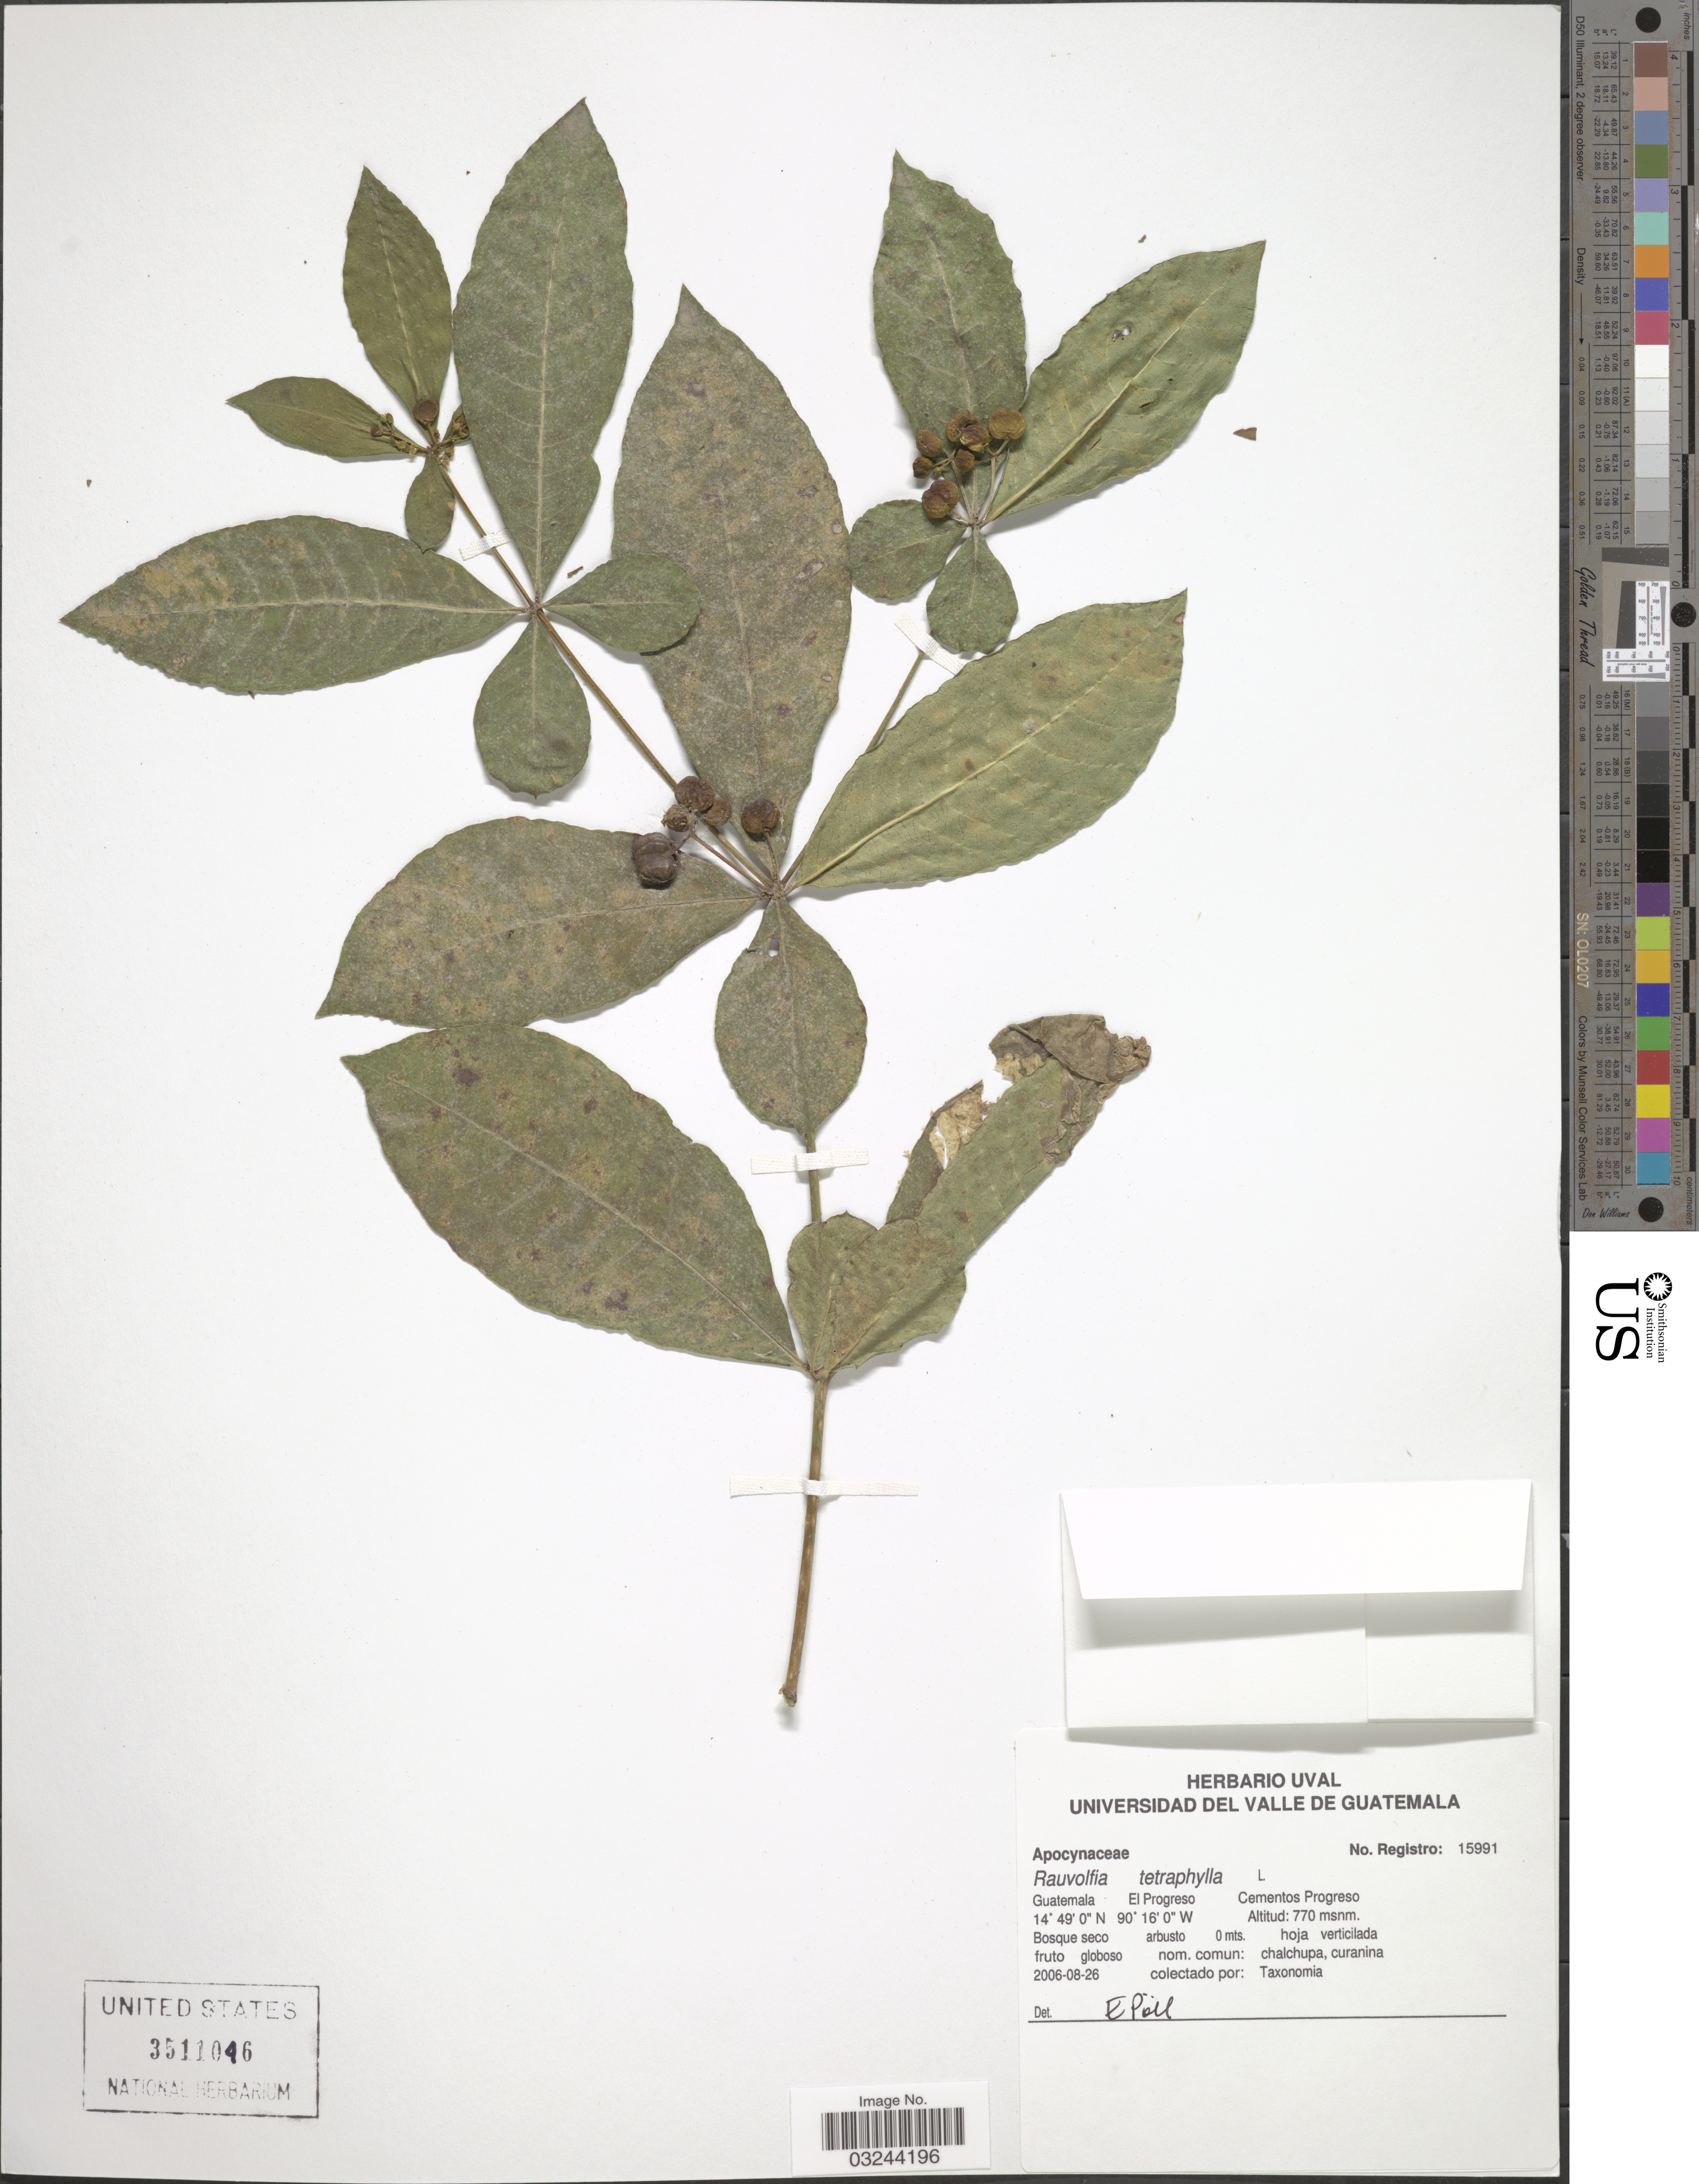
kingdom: Plantae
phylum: Tracheophyta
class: Magnoliopsida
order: Gentianales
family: Apocynaceae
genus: Rauvolfia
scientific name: Rauvolfia tetraphylla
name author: L.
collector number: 15991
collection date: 2006-08-26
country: Guatemala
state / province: El Progreso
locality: Cementos Progreso.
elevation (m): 770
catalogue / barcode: US 3511046